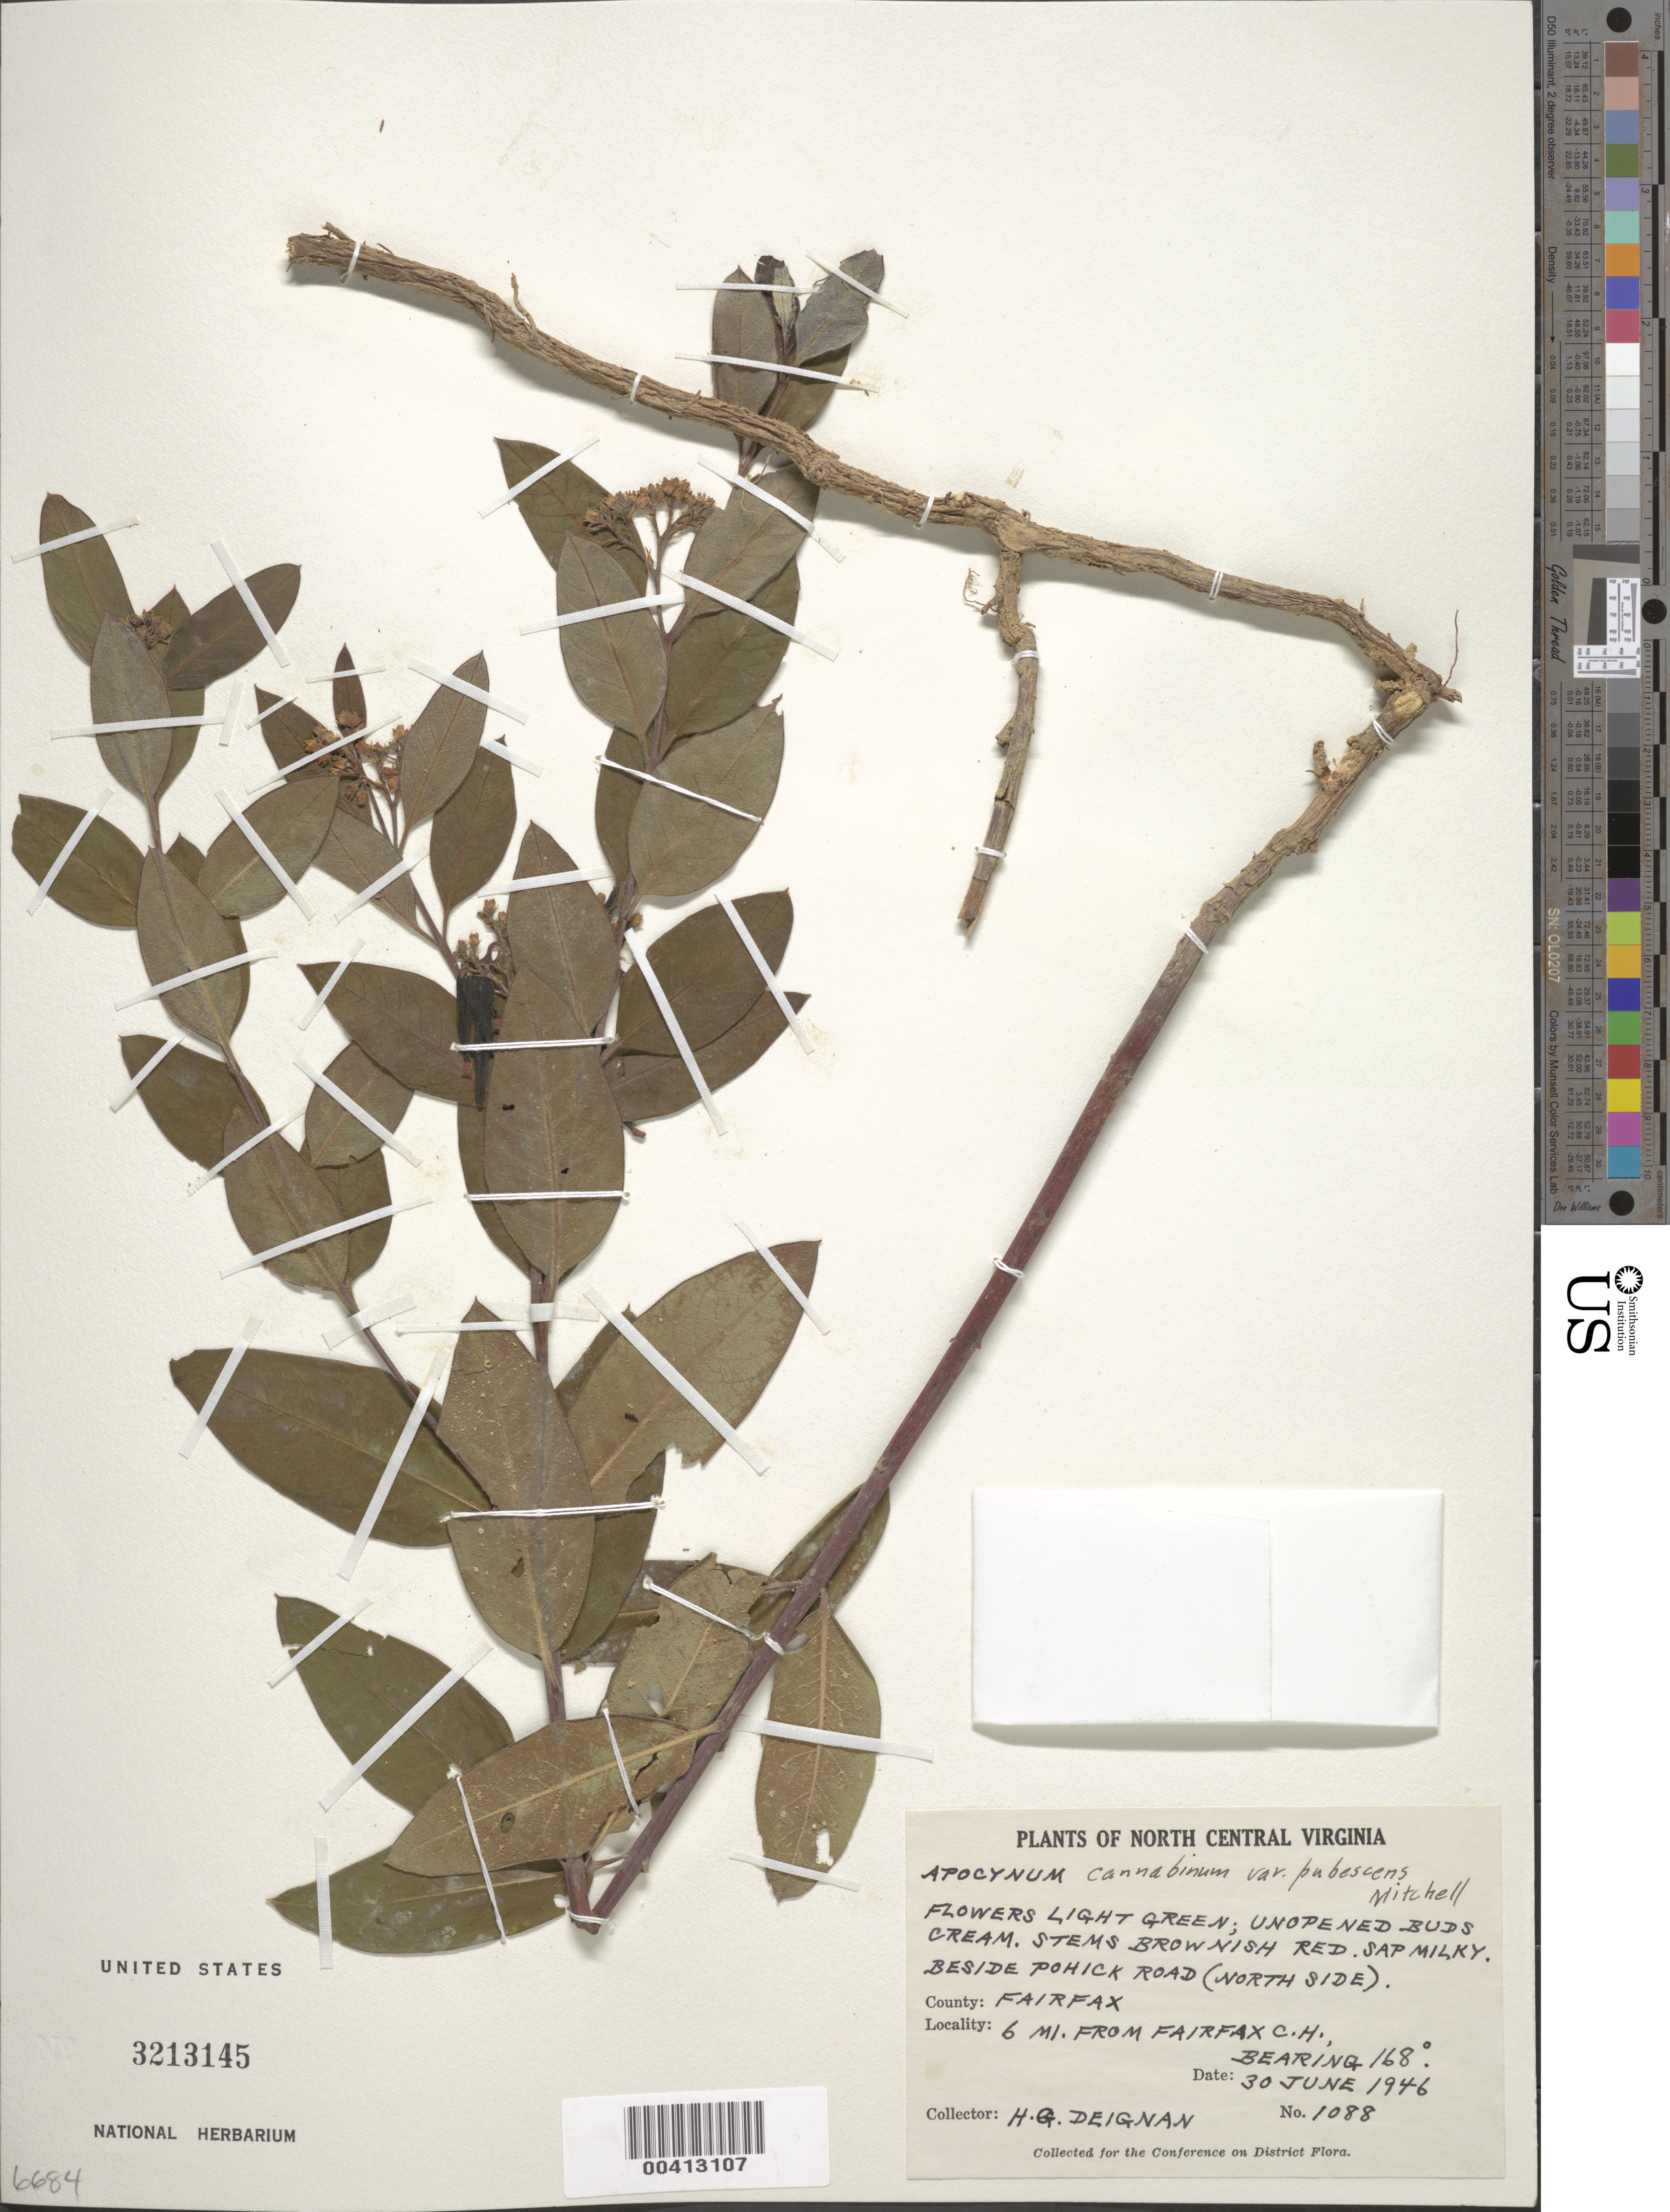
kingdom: Plantae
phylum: Tracheophyta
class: Magnoliopsida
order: Gentianales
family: Apocynaceae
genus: Apocynum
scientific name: Apocynum cannabinum var. pubescens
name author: (Mitch. ex R. Br.) A. DC.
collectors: H. Deignan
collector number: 1088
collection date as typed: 30 Jun 1946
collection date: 1946-06-30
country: United States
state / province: Virginia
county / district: Fairfax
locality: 6 mi. from Fairfax County Courthouse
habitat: Roadside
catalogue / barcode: US 3213145